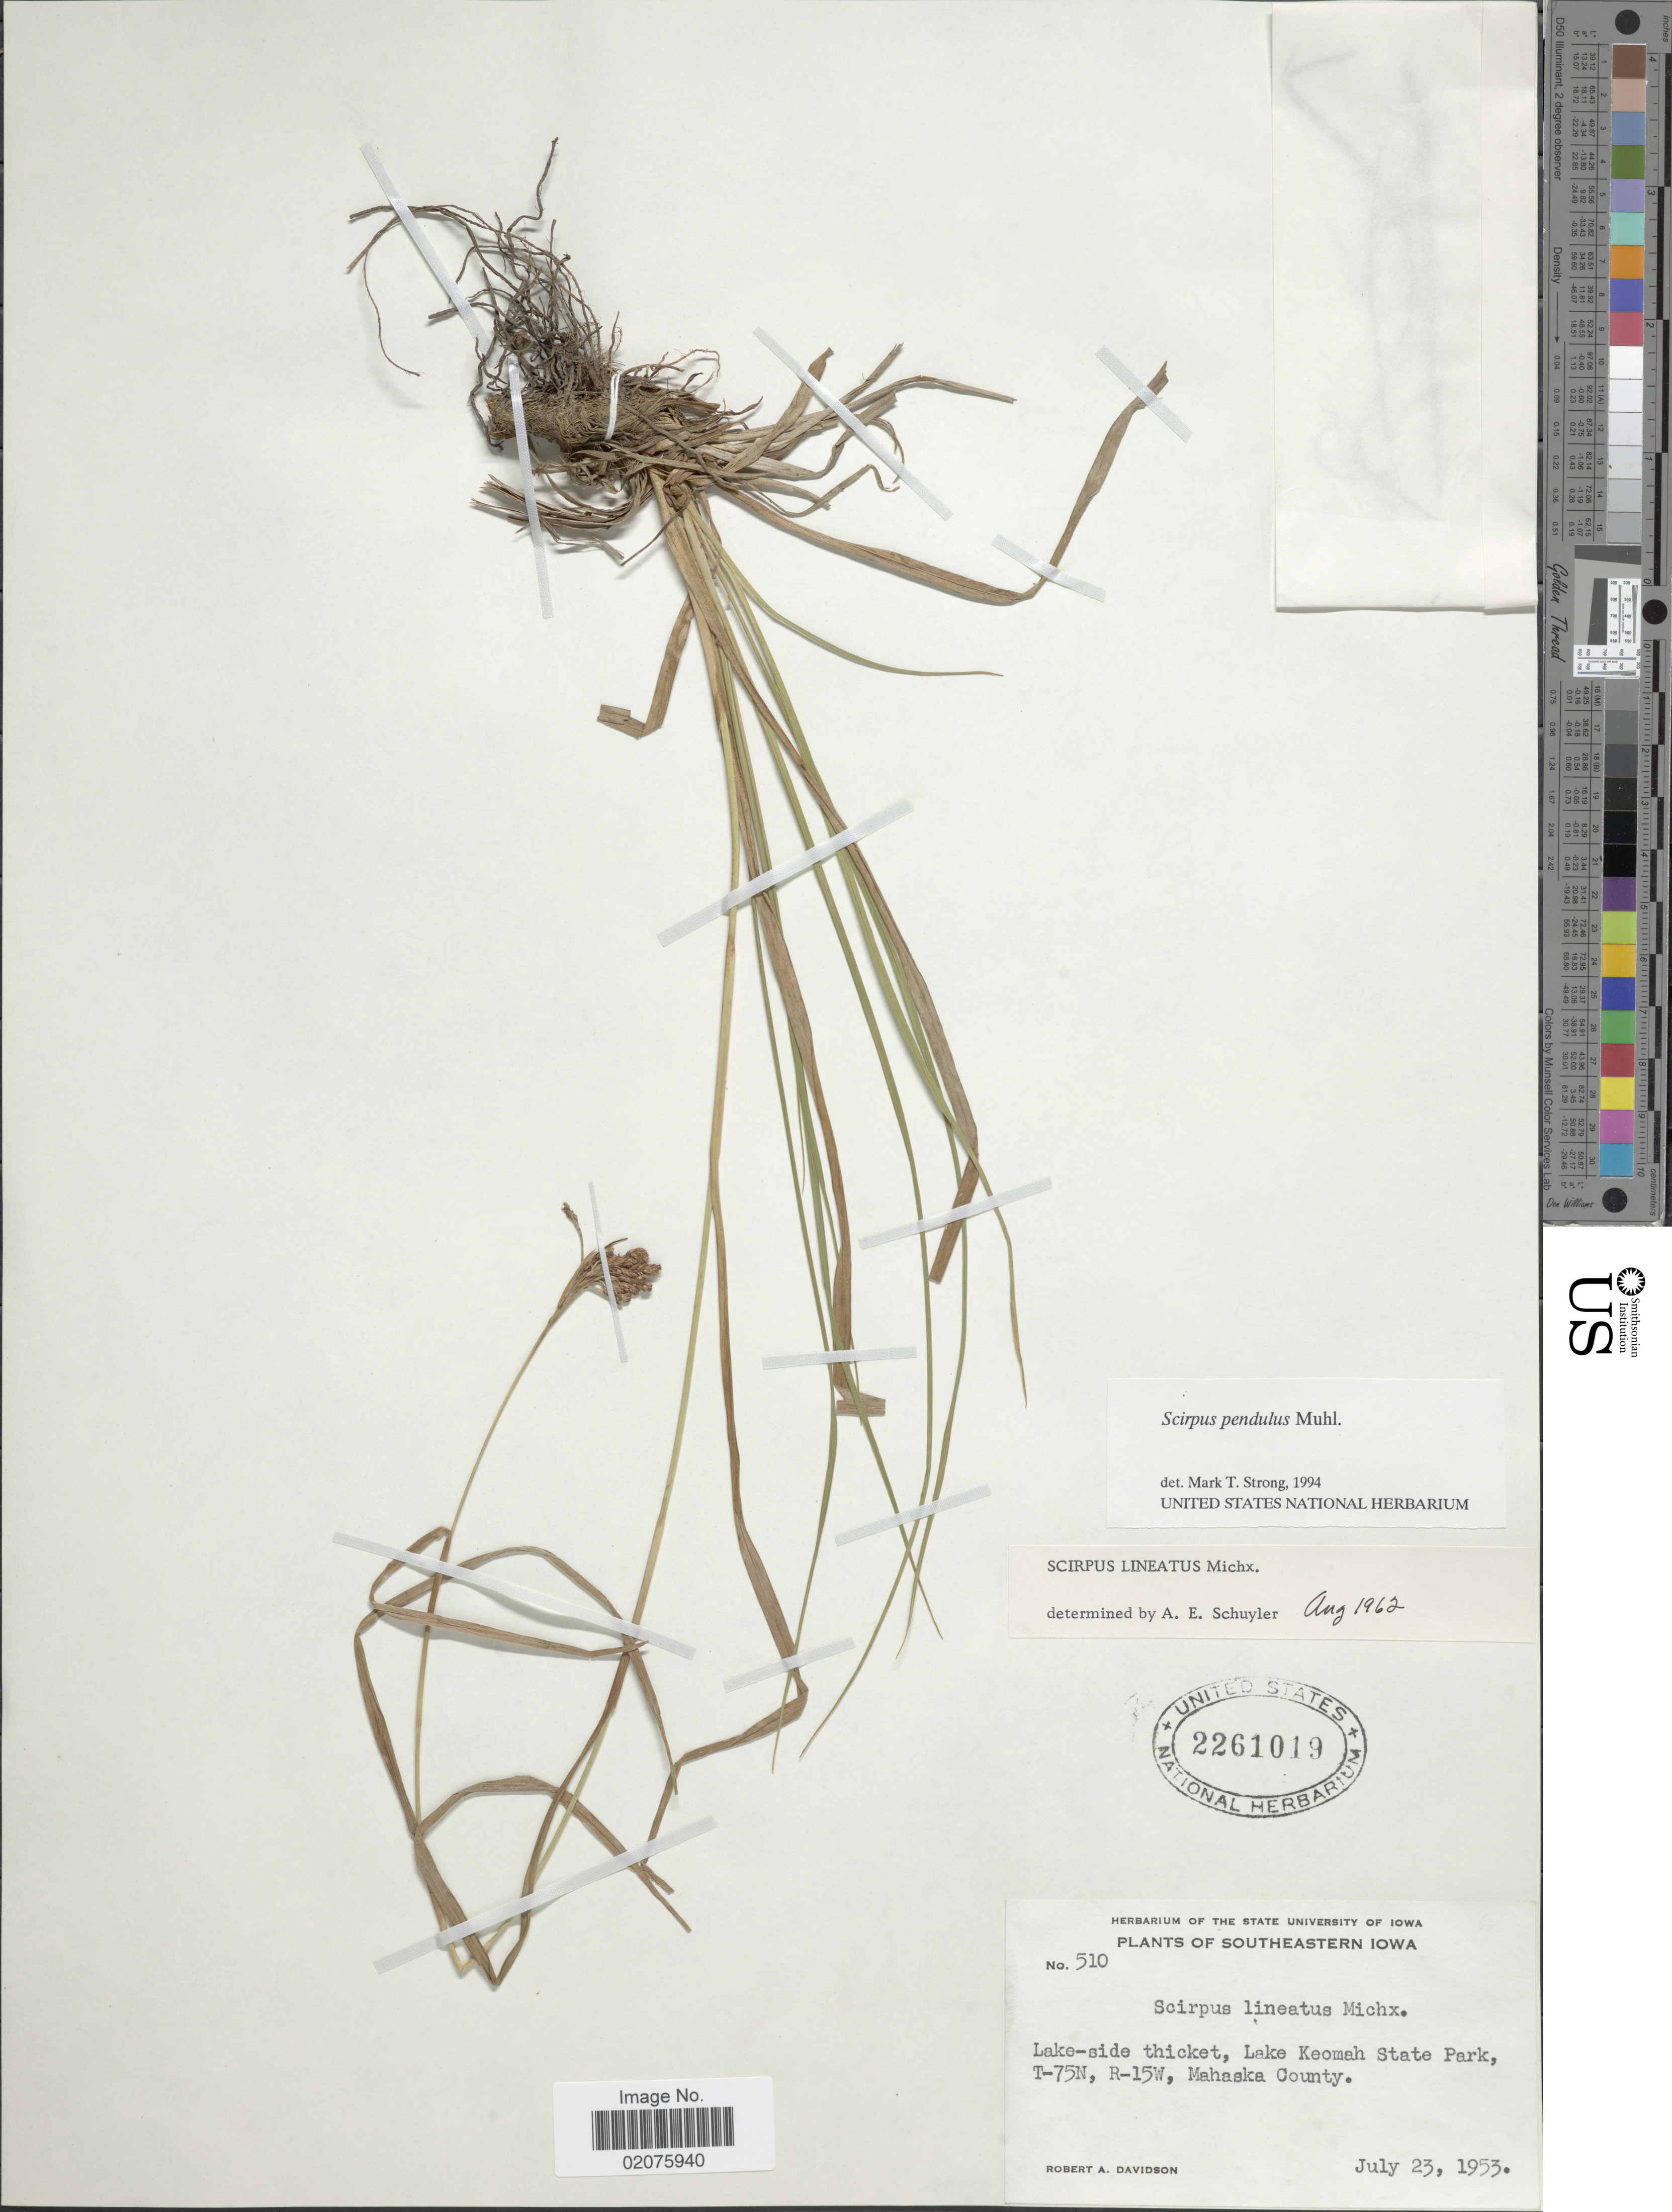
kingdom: Plantae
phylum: Tracheophyta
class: Liliopsida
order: Poales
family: Cyperaceae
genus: Scirpus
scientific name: Scirpus pendulus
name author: Muhl.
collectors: R. A. Davidson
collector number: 510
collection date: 1953-07-23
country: United States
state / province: Iowa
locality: Southeastern iowa, Lake Keomah State Park, T-75N, R-15W, Mahaska County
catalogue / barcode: US 2261019